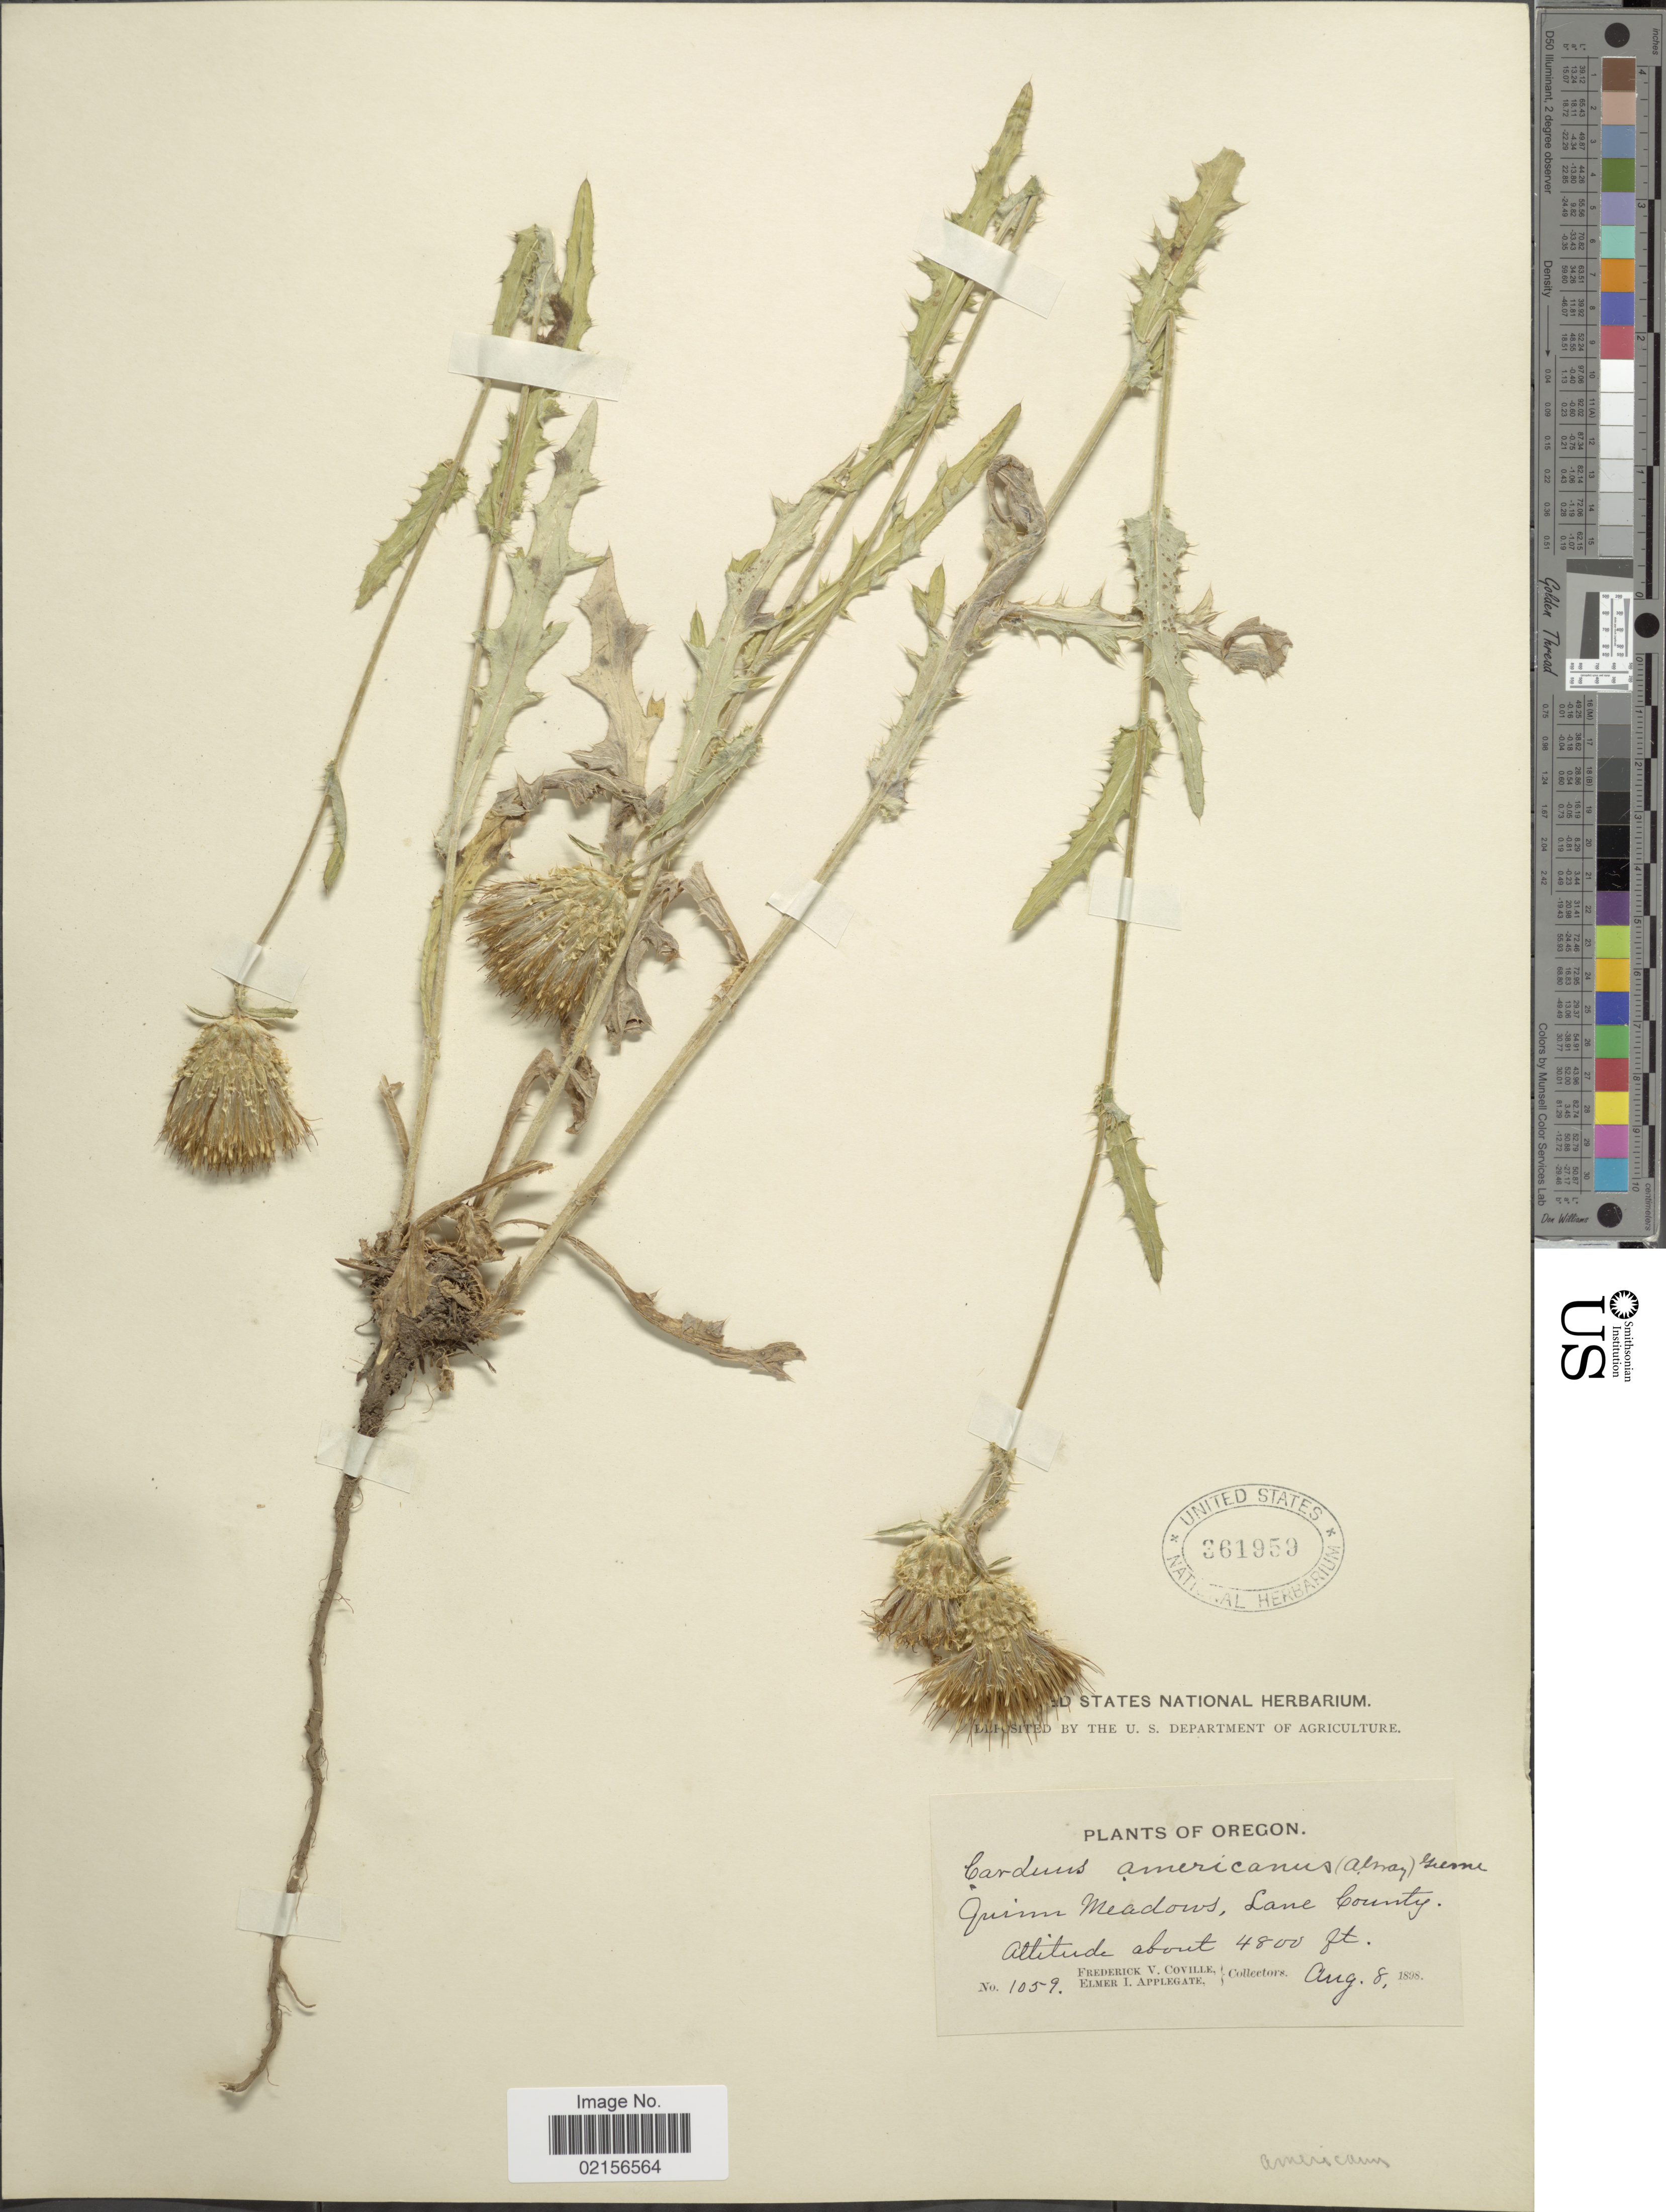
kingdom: Plantae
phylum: Tracheophyta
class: Magnoliopsida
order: Asterales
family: Asteraceae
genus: Cirsium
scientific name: Cirsium remotifolium var. odontolepis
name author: Petr.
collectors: F. V. Coville & E. I. Applegate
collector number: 1059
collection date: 1898-08-08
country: United States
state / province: Oregon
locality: Quin Meadows, Lane County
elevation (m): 1463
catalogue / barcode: US 361959